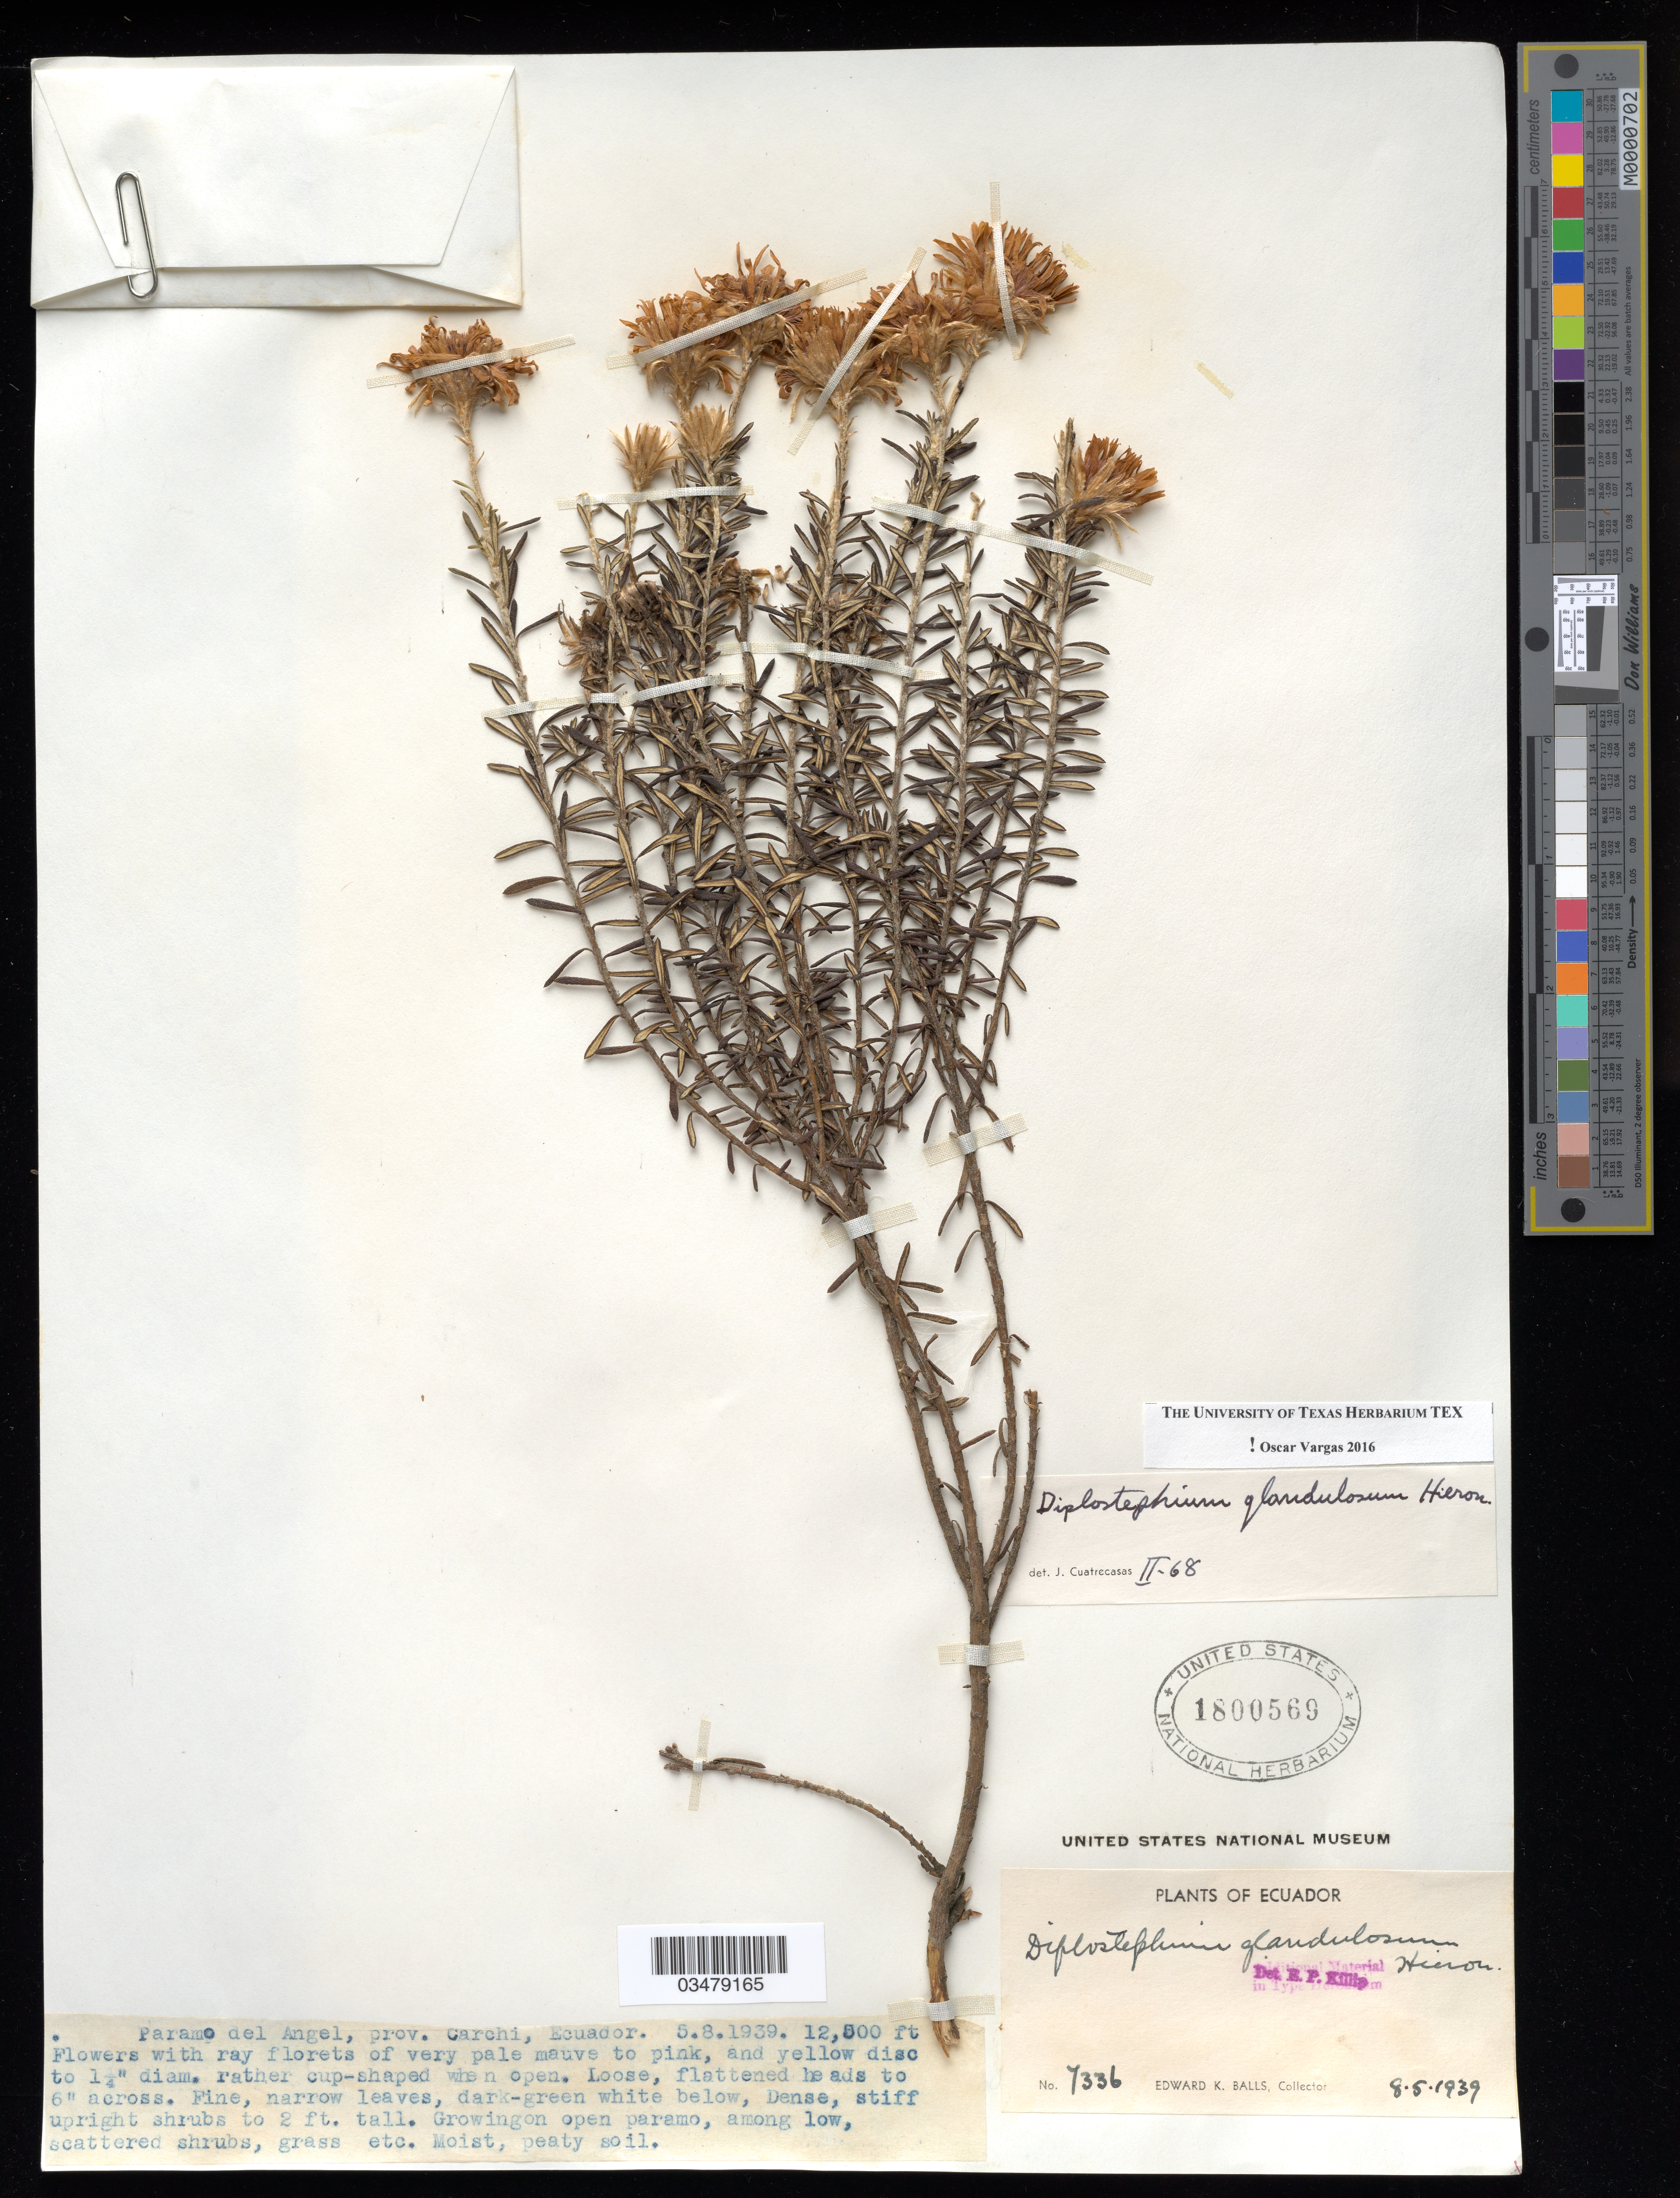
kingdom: Plantae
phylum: Tracheophyta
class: Magnoliopsida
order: Asterales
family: Asteraceae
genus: Diplostephium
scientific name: Diplostephium glandulosum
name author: Hieron.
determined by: Vargas, Oscar M.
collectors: E. K. Balls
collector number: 7336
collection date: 1939-06-08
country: Ecuador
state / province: Carchi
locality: Guaca, San Gabriel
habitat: Moist, peaty soil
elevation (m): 3505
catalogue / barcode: US 1800569